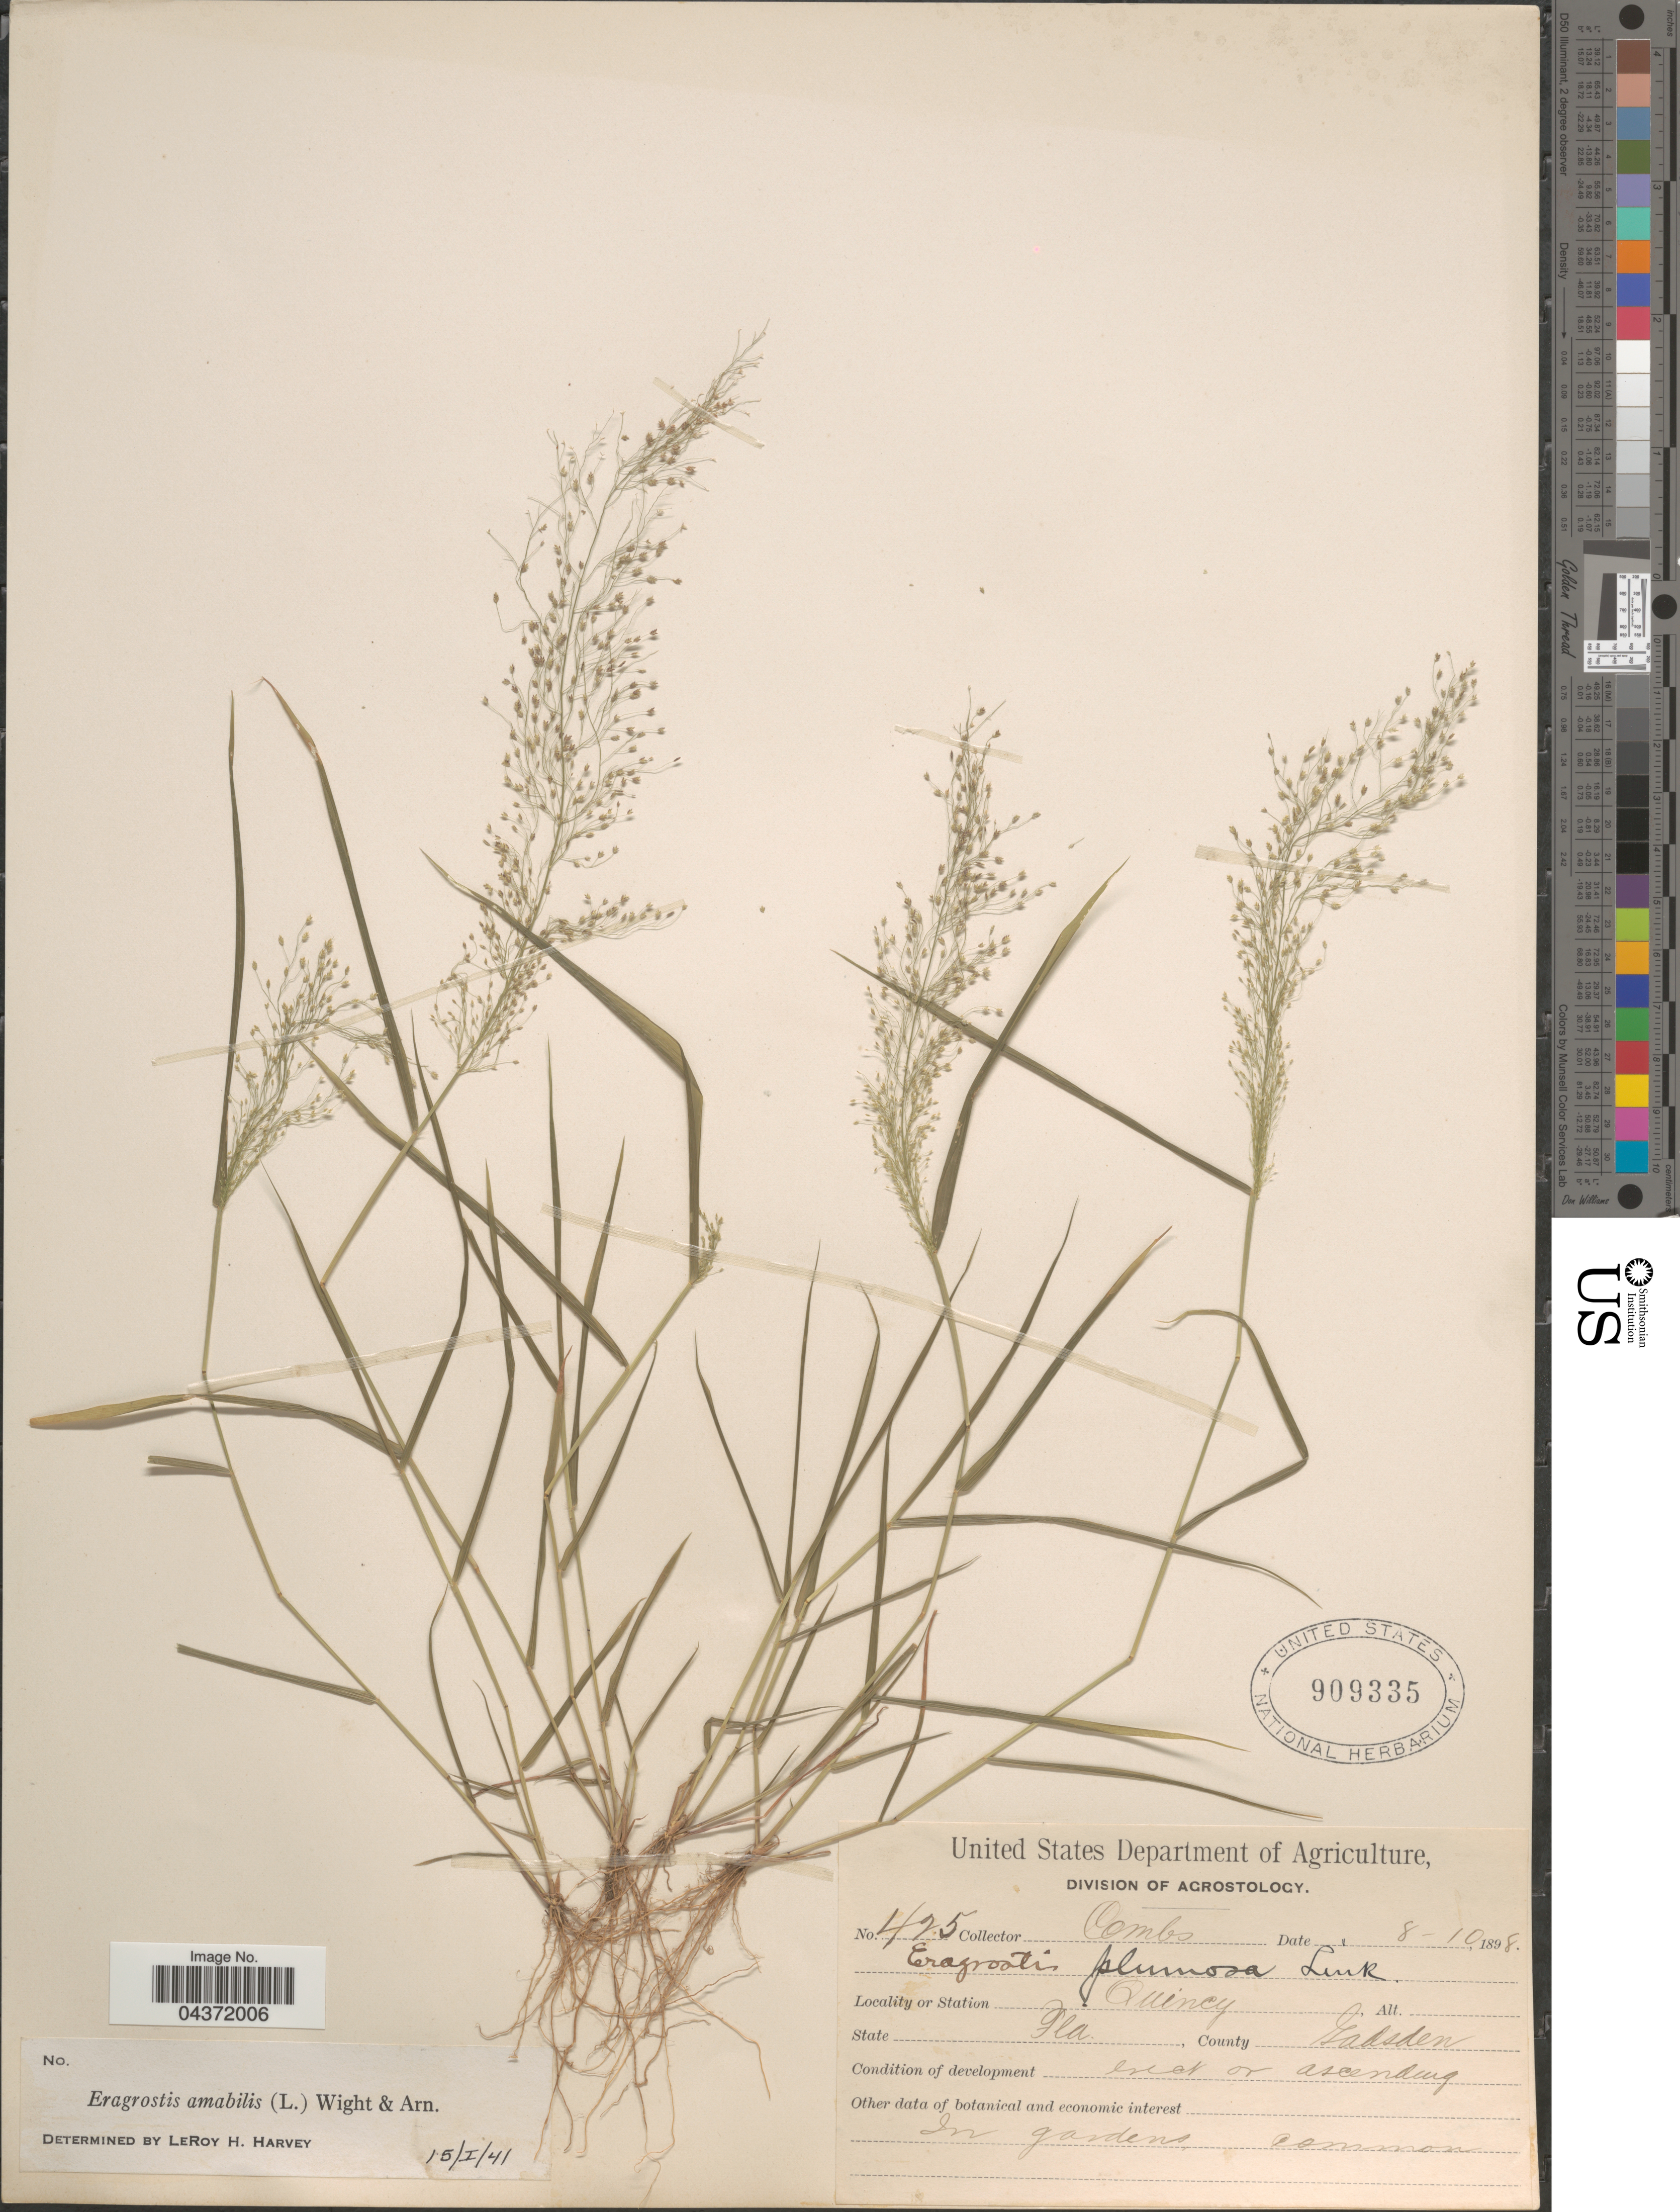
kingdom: Plantae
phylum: Tracheophyta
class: Liliopsida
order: Poales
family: Poaceae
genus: Eragrostis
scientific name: Eragrostis tenella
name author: (L.) P. Beauv. ex Roem. & Schult.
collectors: -. Combs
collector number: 425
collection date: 1898-08-10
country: United States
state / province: Florida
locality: Quincy. County Gadsden.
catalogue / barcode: US 909335